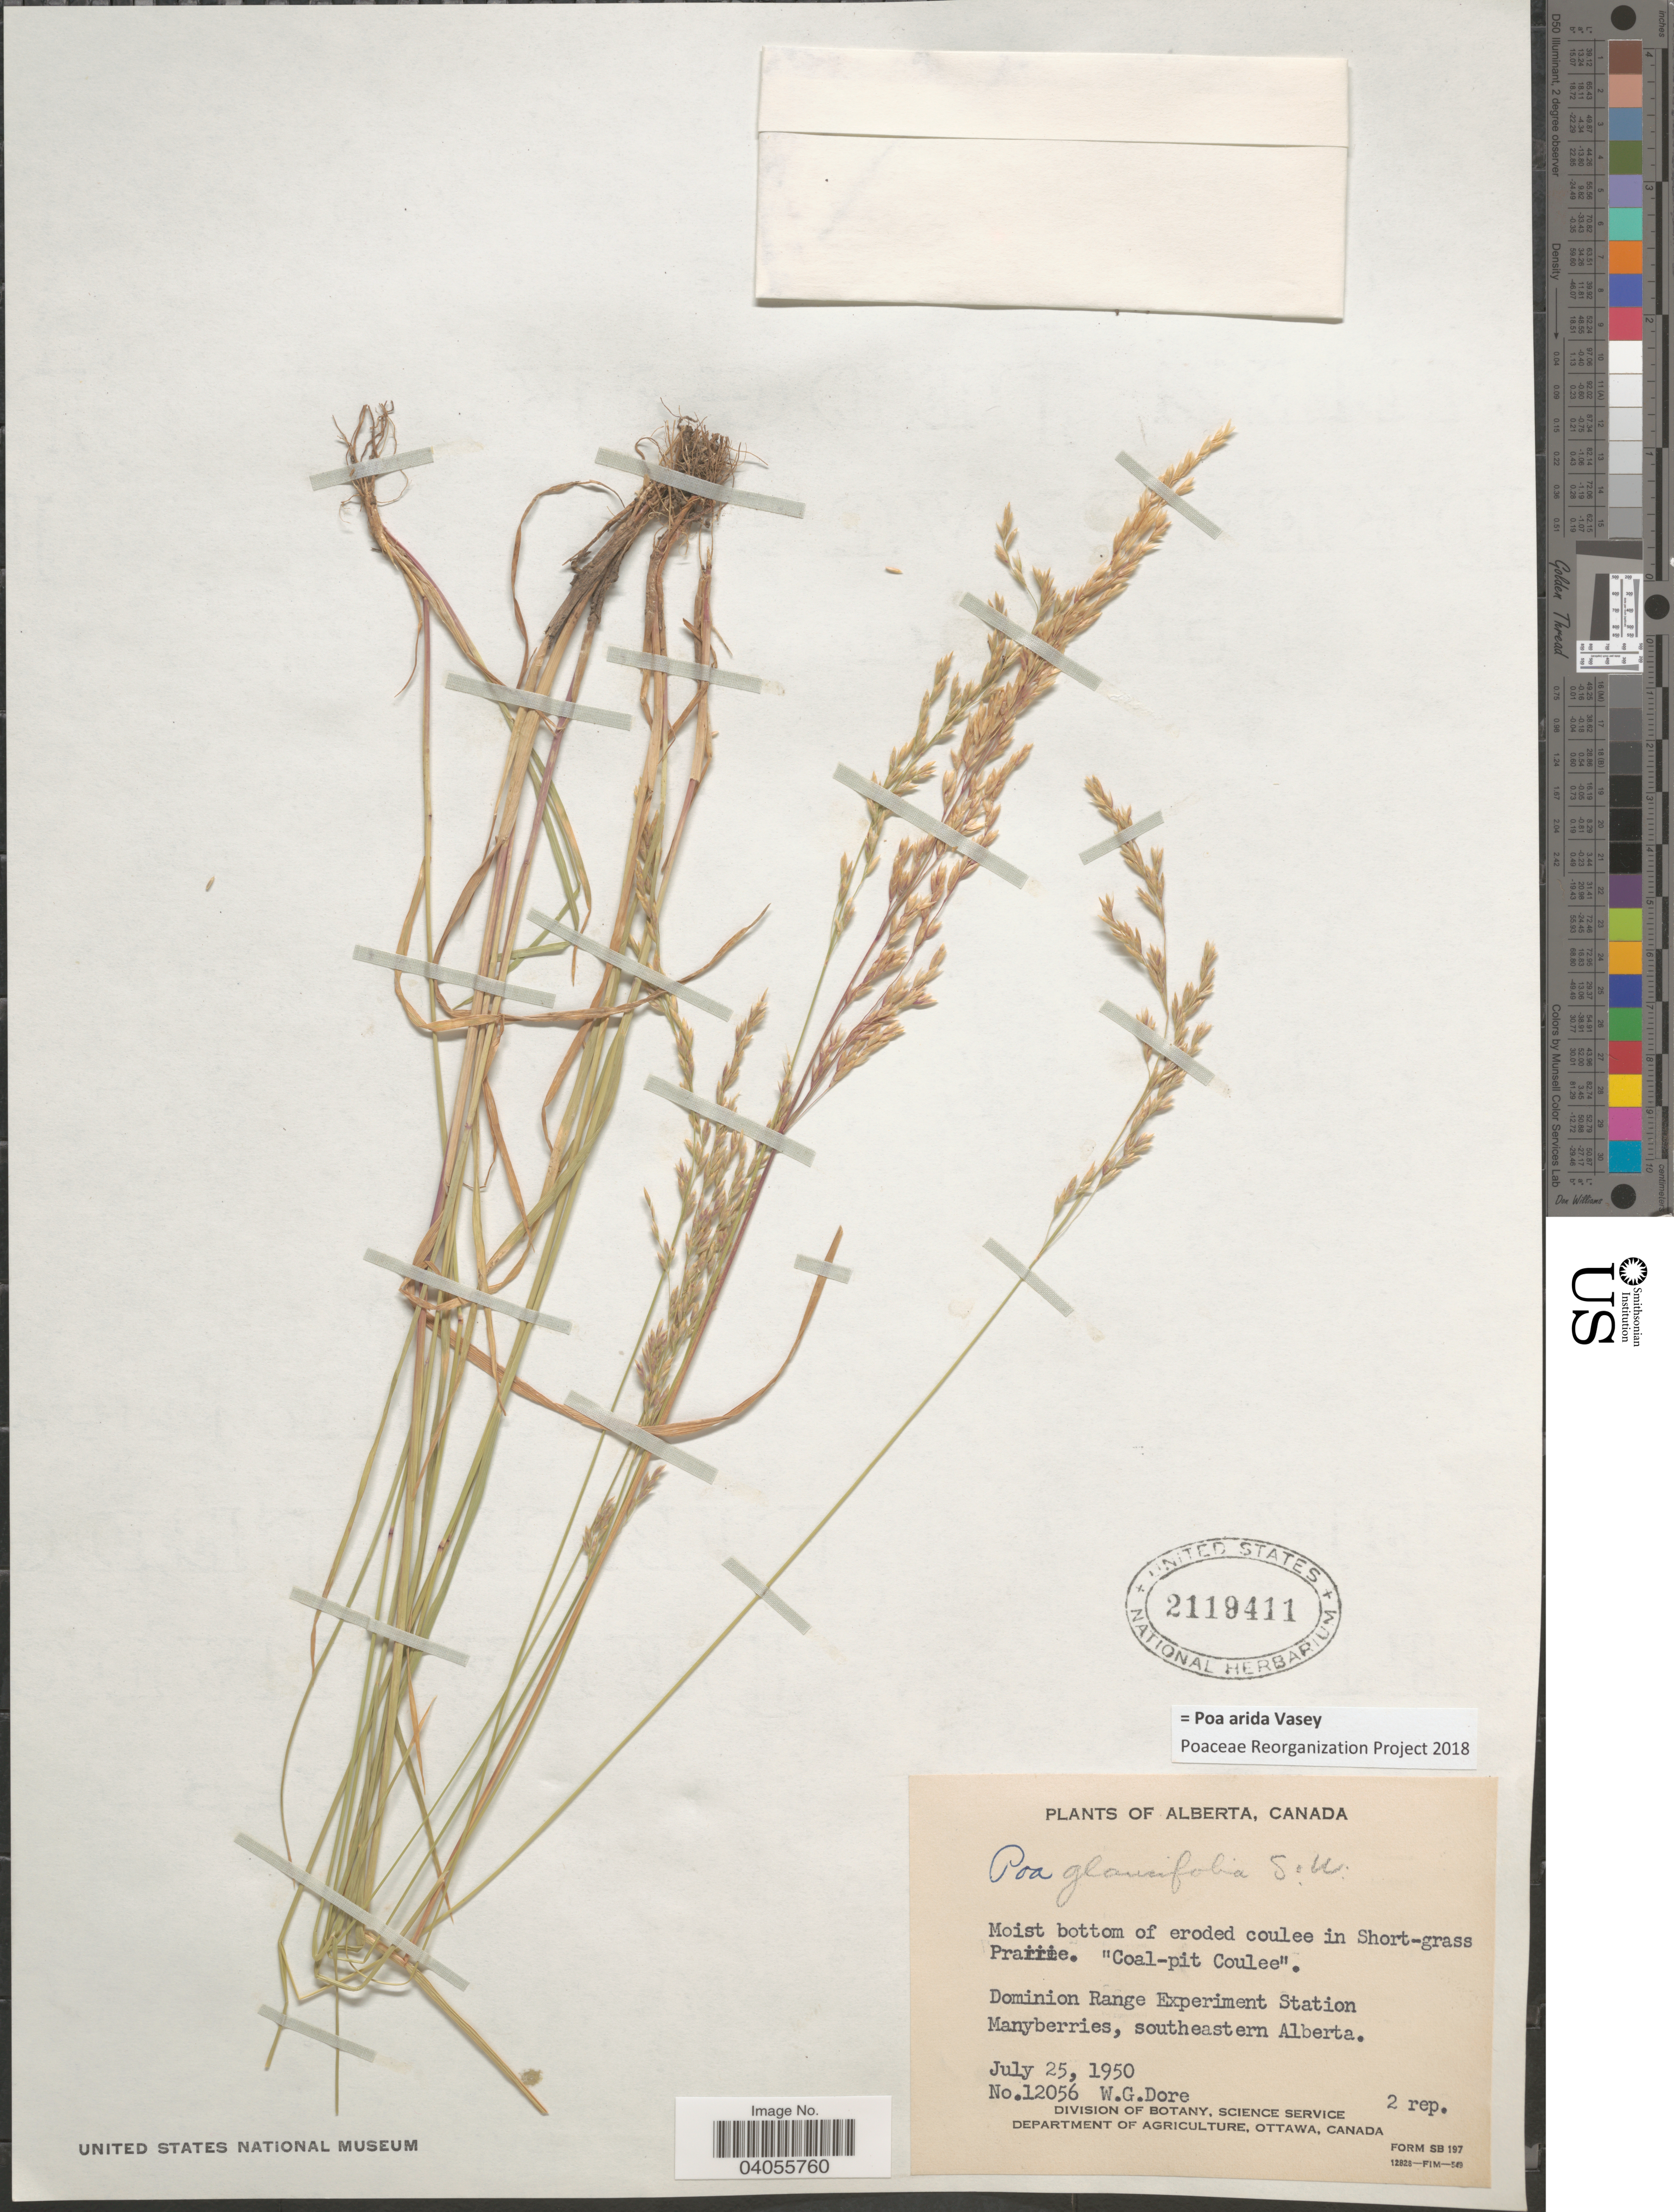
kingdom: Plantae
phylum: Tracheophyta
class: Liliopsida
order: Poales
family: Poaceae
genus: Poa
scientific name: Poa arida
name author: Vasey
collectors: W. Dore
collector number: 12056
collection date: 1950-07-25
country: Canada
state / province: Alberta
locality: Dominion Range Experiment Station. Manyberries, southeastern Alberta.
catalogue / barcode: US 2119411